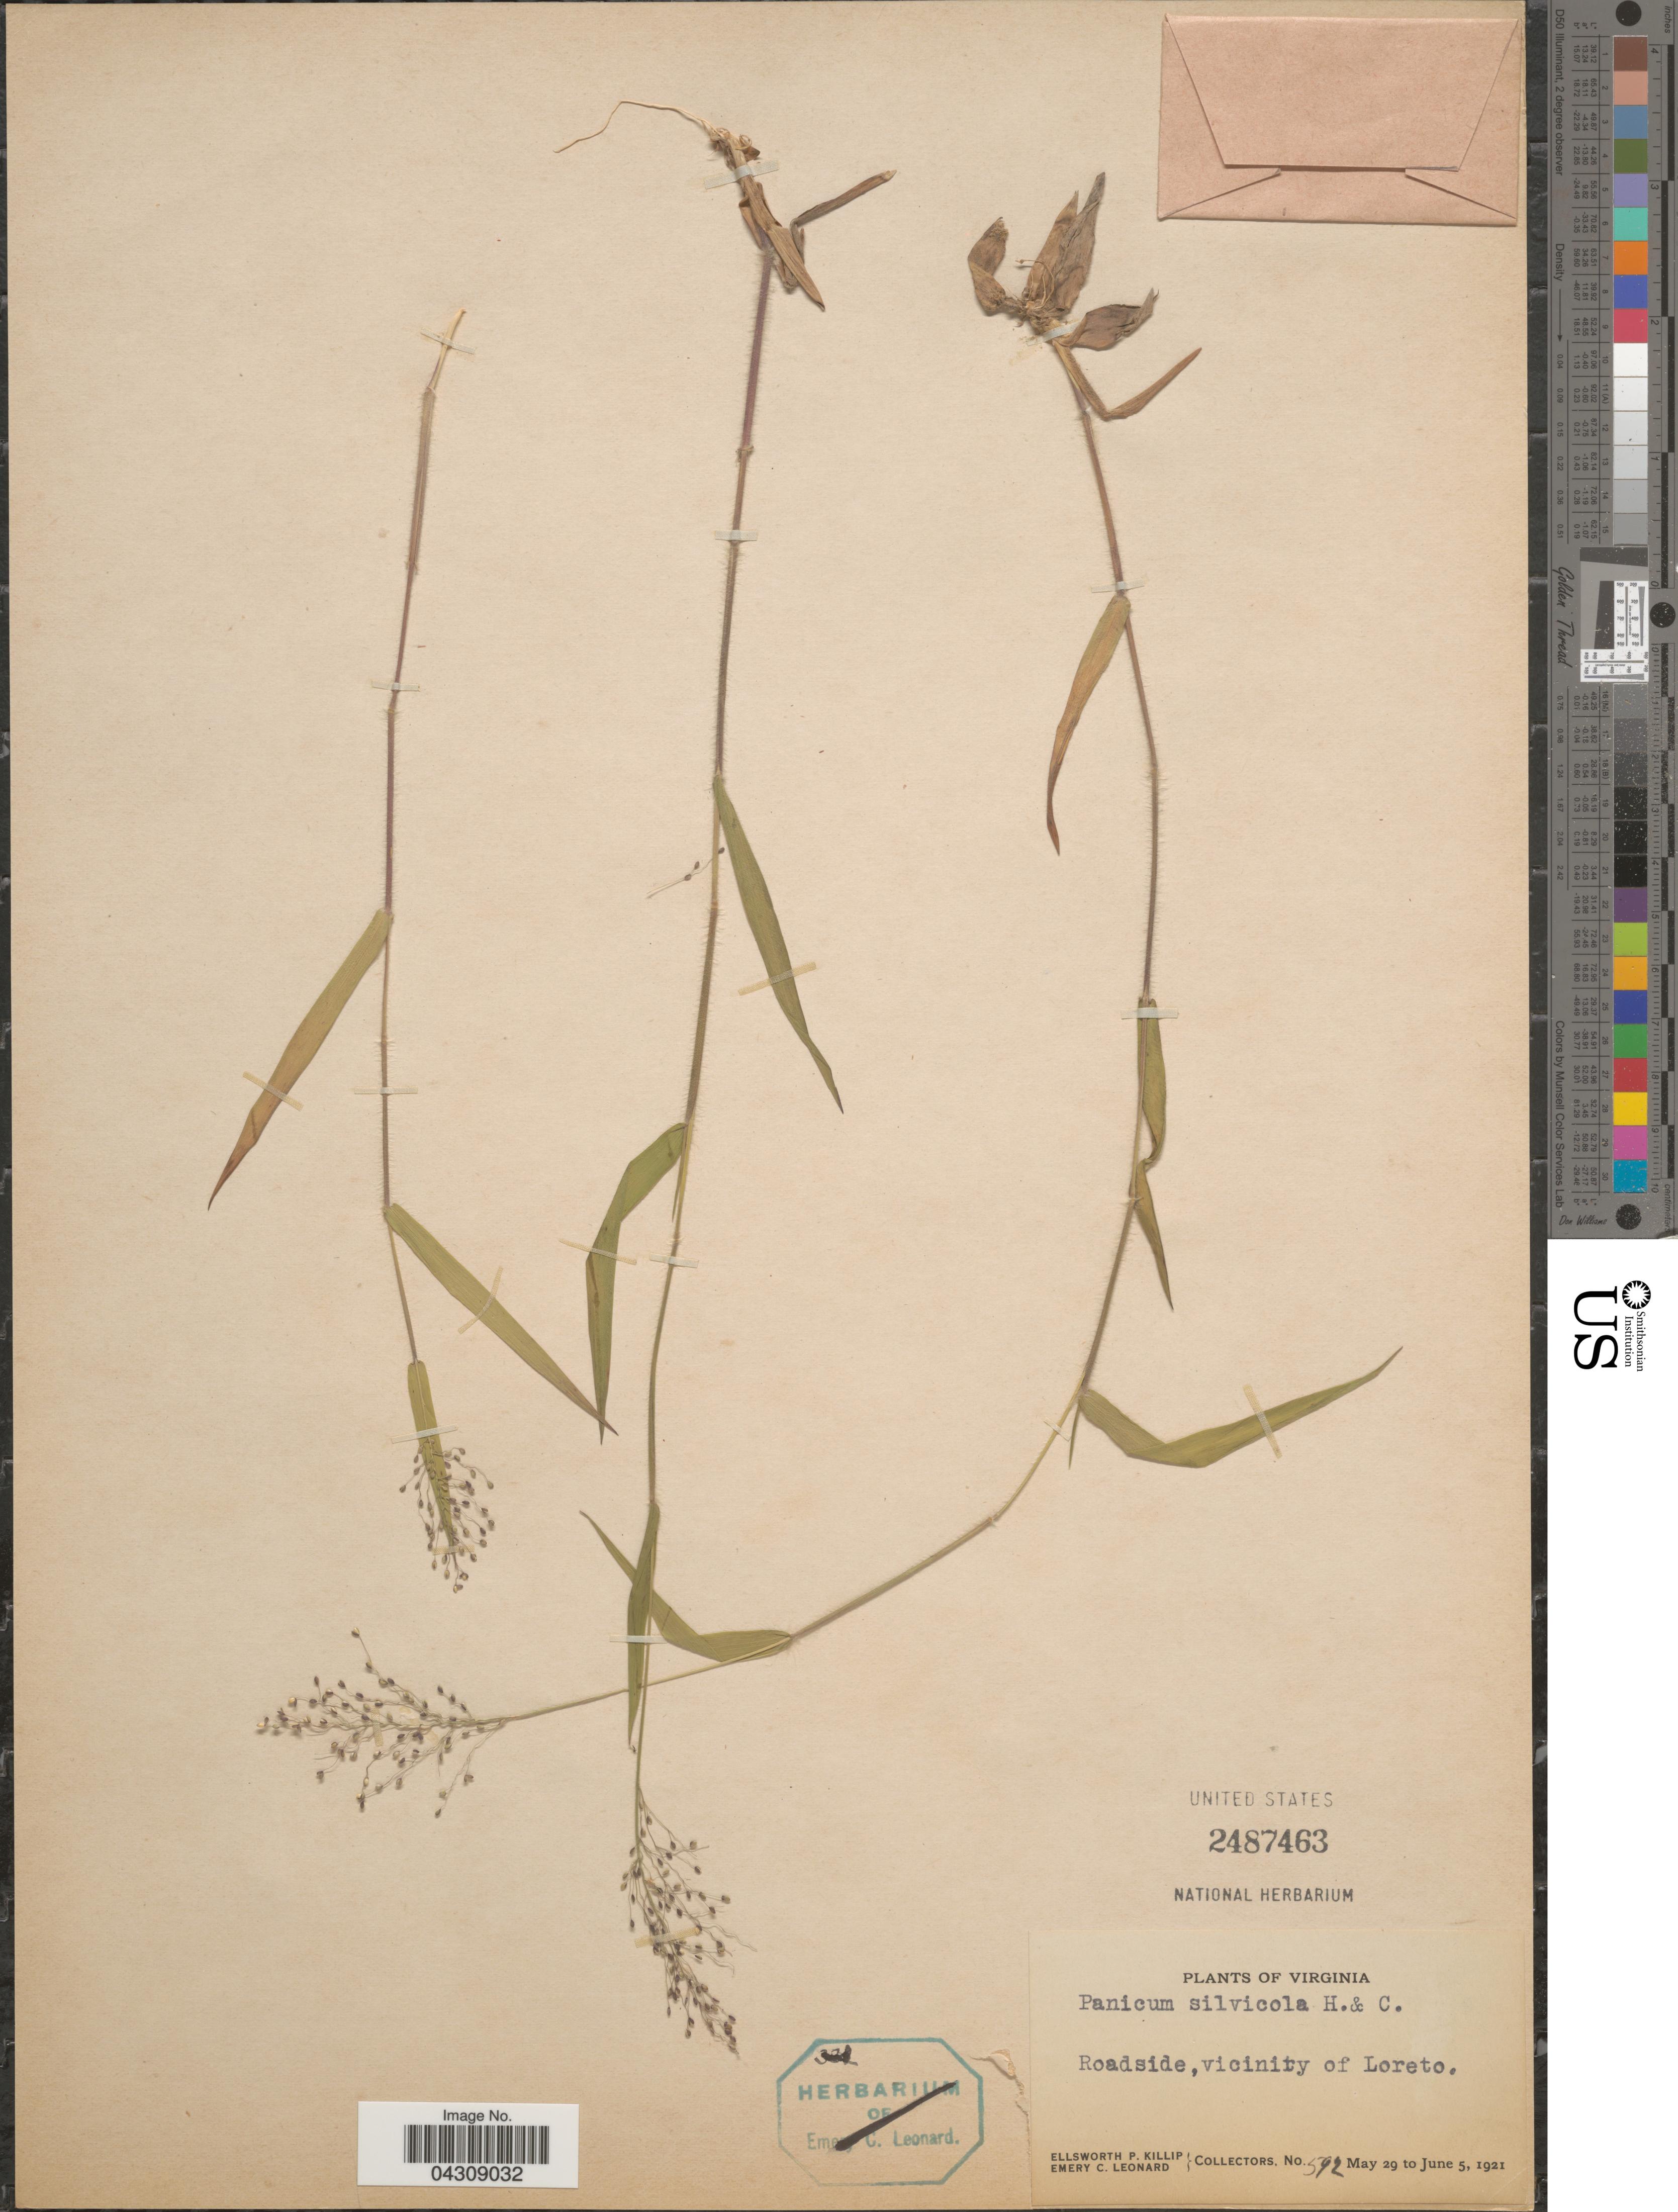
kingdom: Plantae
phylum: Tracheophyta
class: Liliopsida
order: Poales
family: Poaceae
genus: Dichanthelium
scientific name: Dichanthelium acuminatum var. acuminatum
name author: (Sw.) Gould & C.A. Clark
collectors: E. P. Killip & E. C. Leonard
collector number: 592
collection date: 1921-05-29/1921-06-05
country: United States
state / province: Virginia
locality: Roadside, vicinity of Loreto.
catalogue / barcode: US 2487463